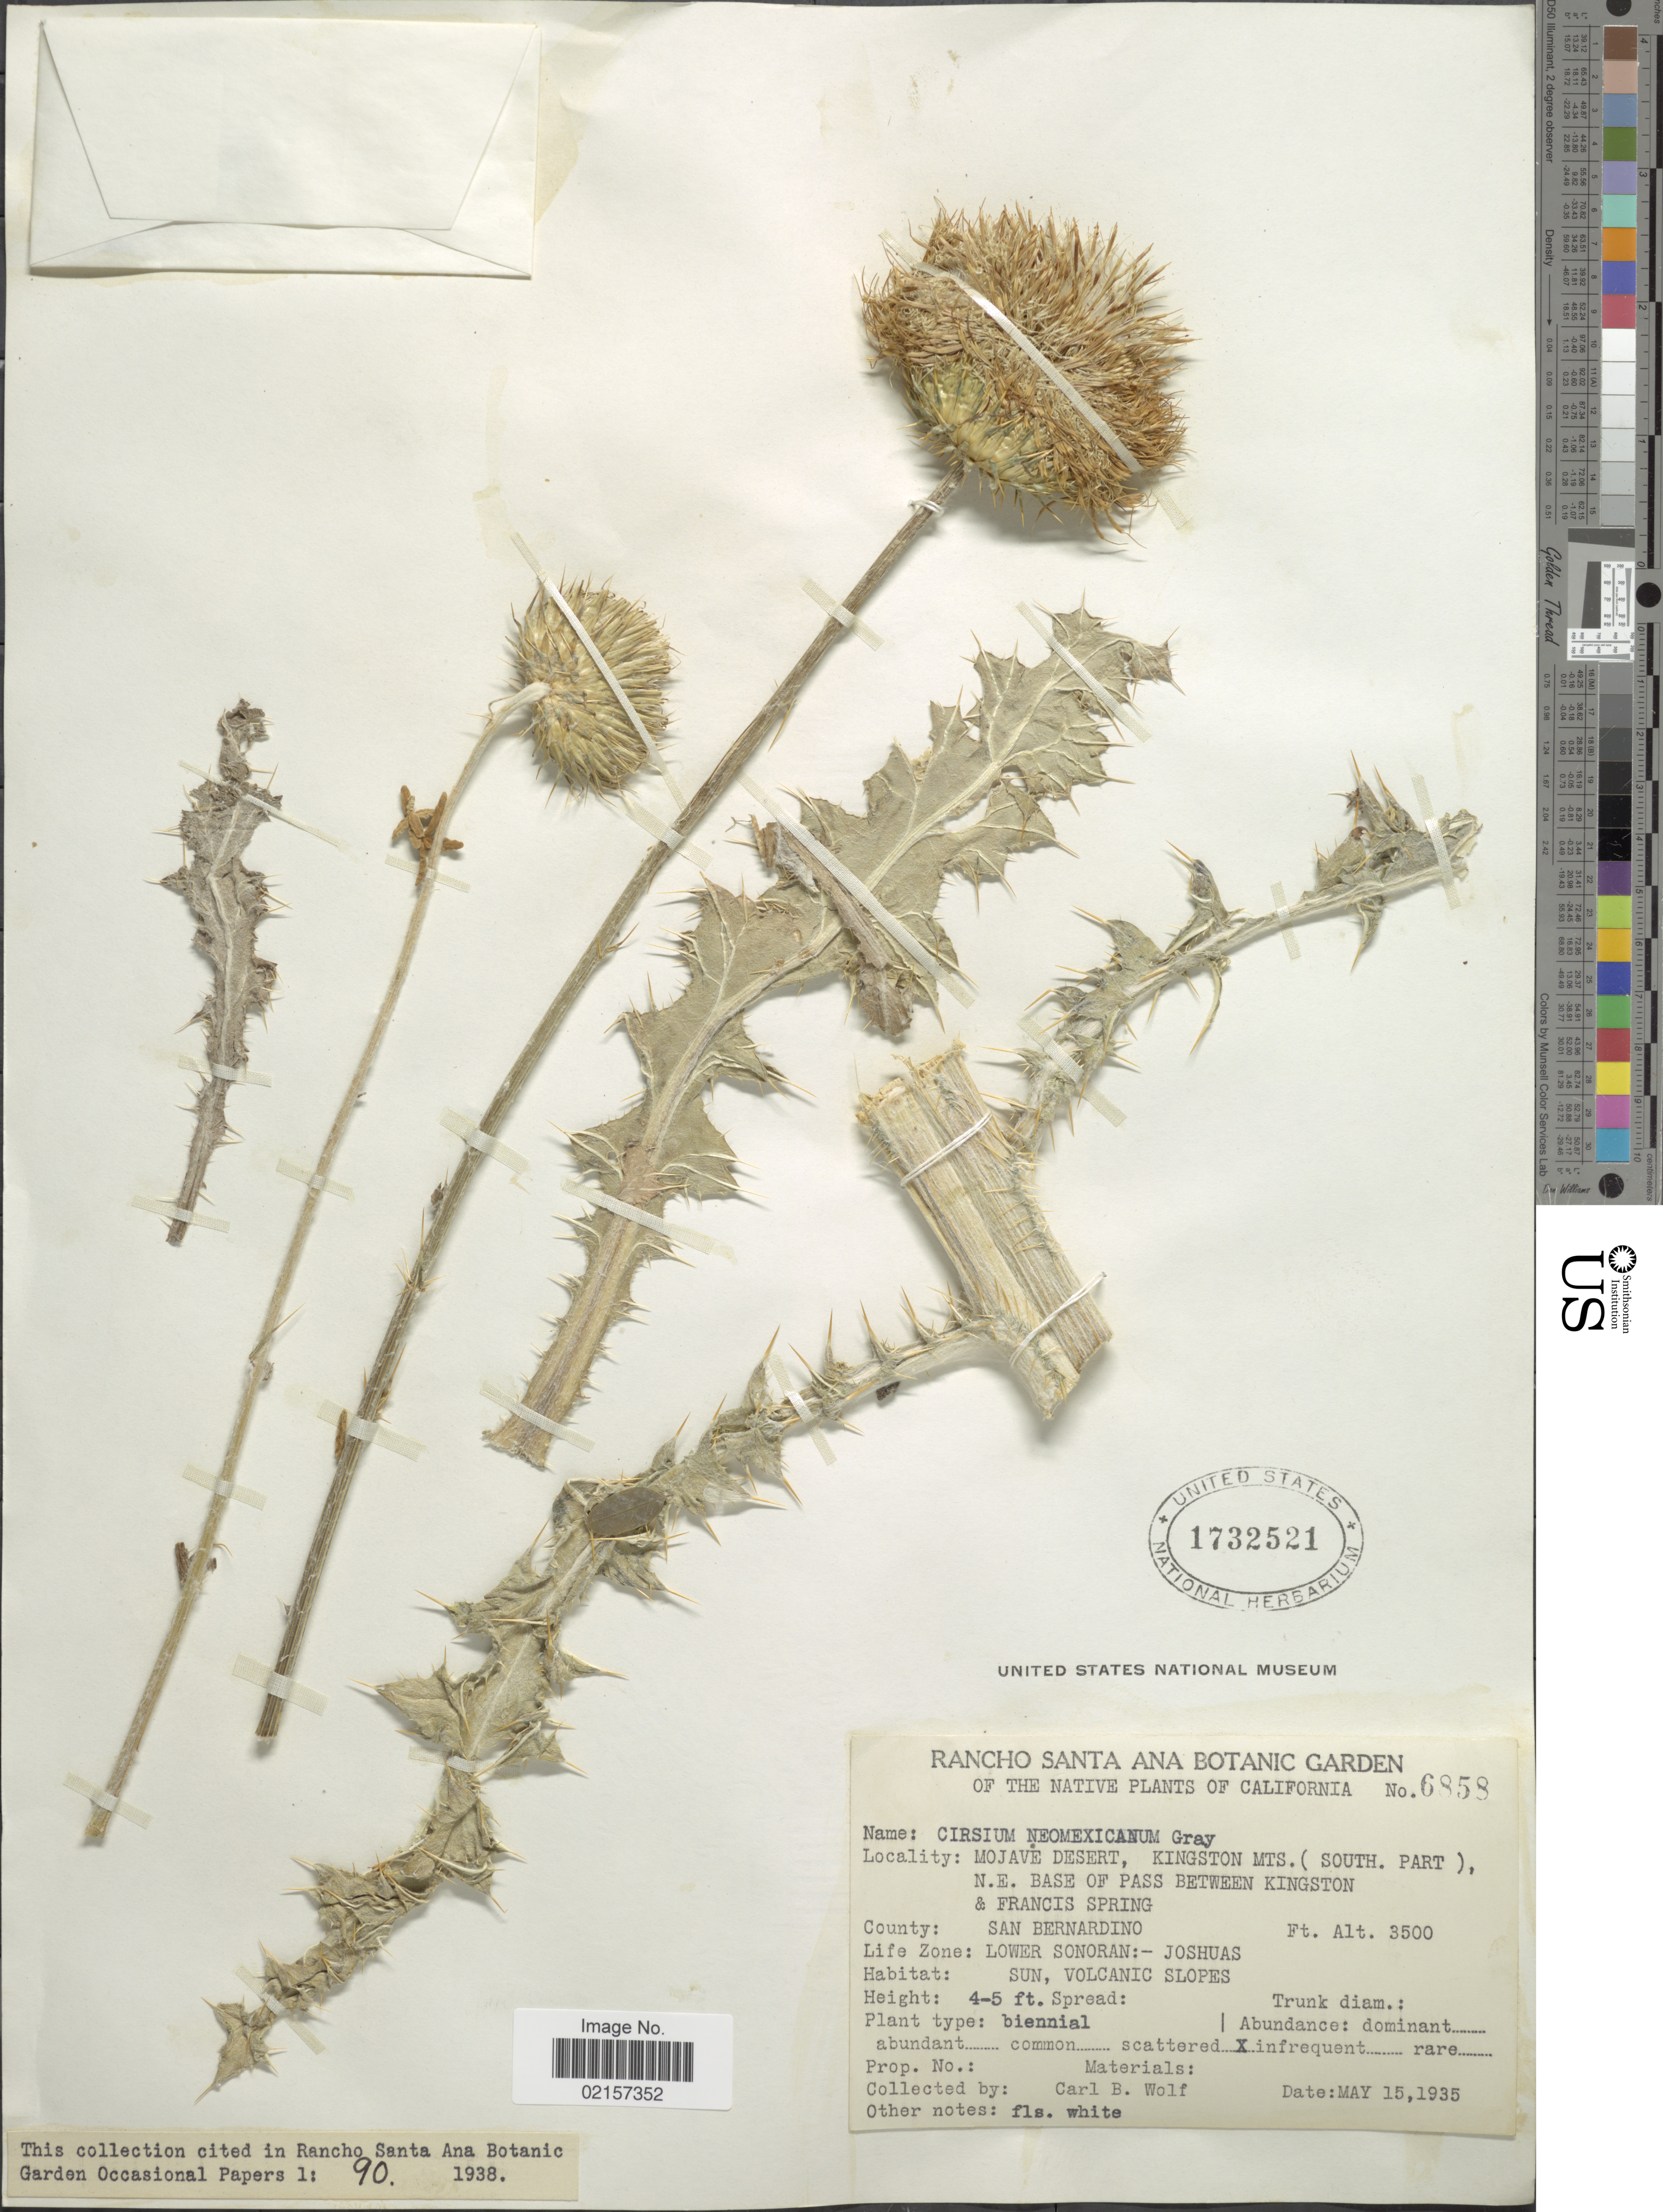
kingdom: Plantae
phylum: Tracheophyta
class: Magnoliopsida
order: Asterales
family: Asteraceae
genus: Cirsium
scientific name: Cirsium neomexicanum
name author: A. Gray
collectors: C. B. Wolf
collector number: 6858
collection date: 1935-05-15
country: United States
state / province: California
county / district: San Bernardino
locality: Rancho Santa Ana Botanic Garden of the Native plants of California, Mojave Desert, Kingston Mts. (South. Part), N.E. Base of Pass Between Kingston & Francis Spring, County: San Bernardino, Lower Sonoran: Joshuas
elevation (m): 1067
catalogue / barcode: US 1732521